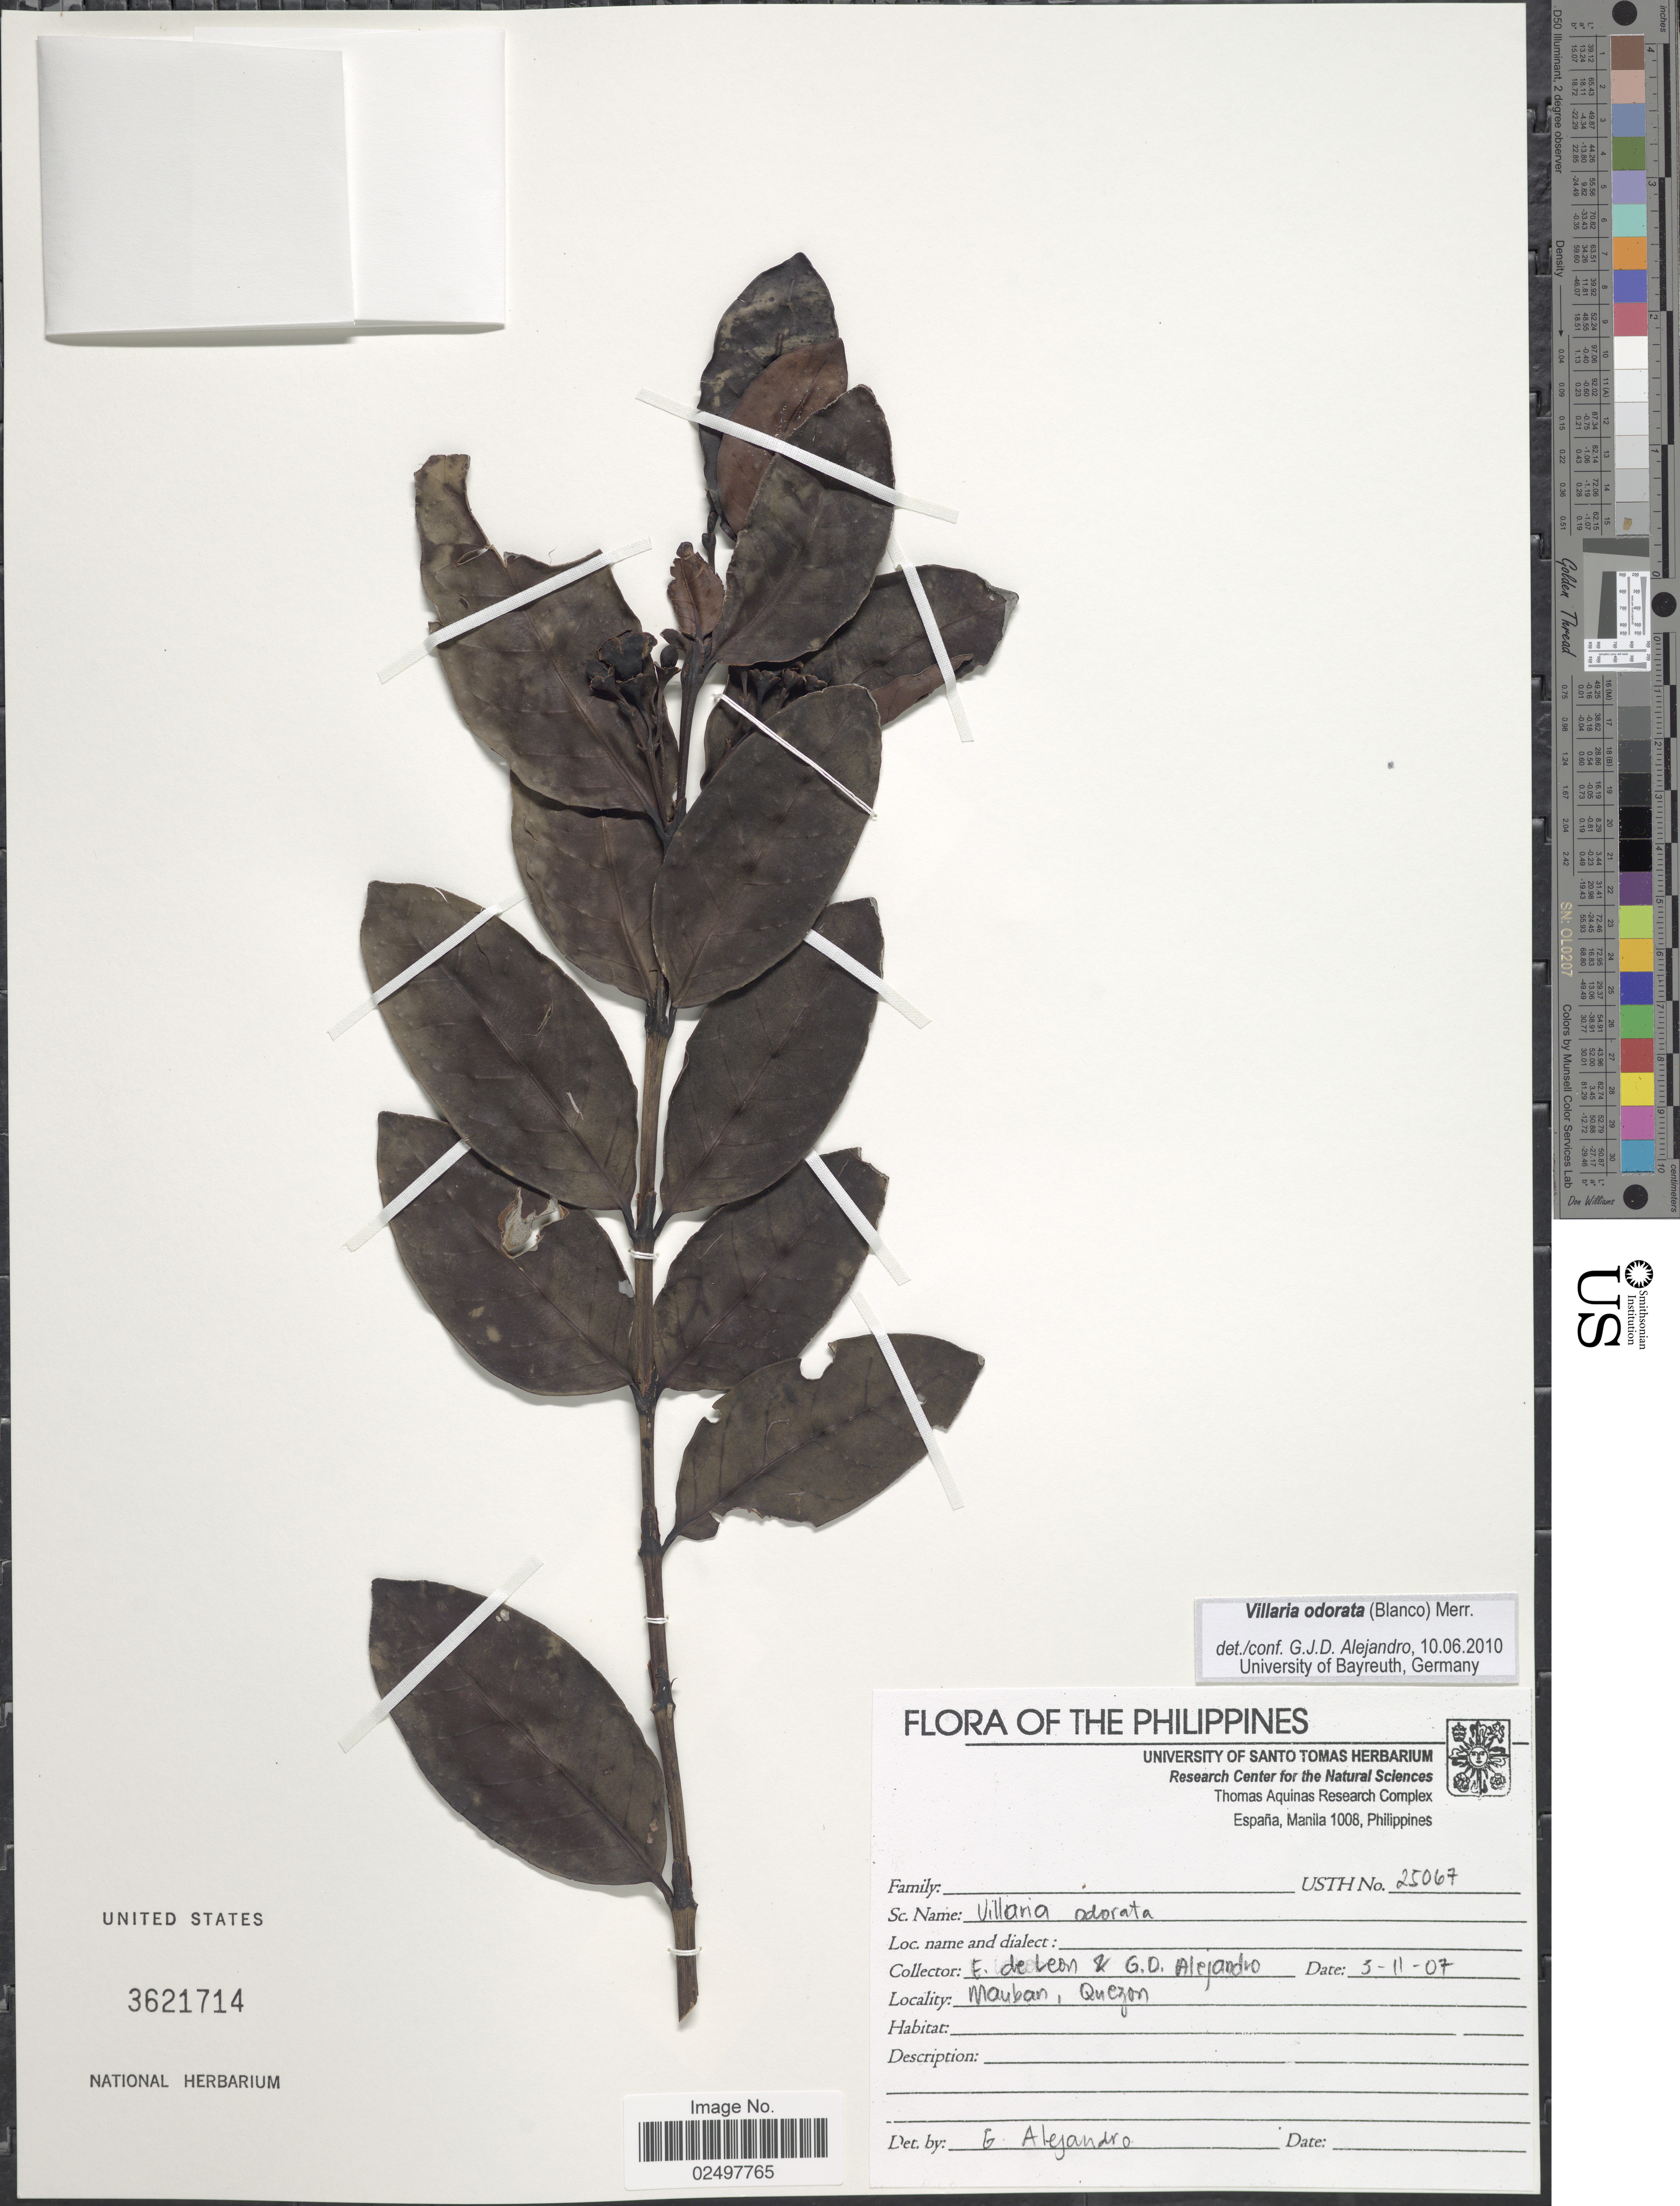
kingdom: Plantae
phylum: Tracheophyta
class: Magnoliopsida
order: Gentianales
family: Rubiaceae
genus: Villaria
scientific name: Villaria odorata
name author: (Blanco) Merr.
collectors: E. de Leon & G. J. D. Alejandro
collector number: USTH25067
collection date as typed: Transcribed d/m/y: 3/11/7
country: Philippines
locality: Mauban, Quezon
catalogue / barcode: US 3621714